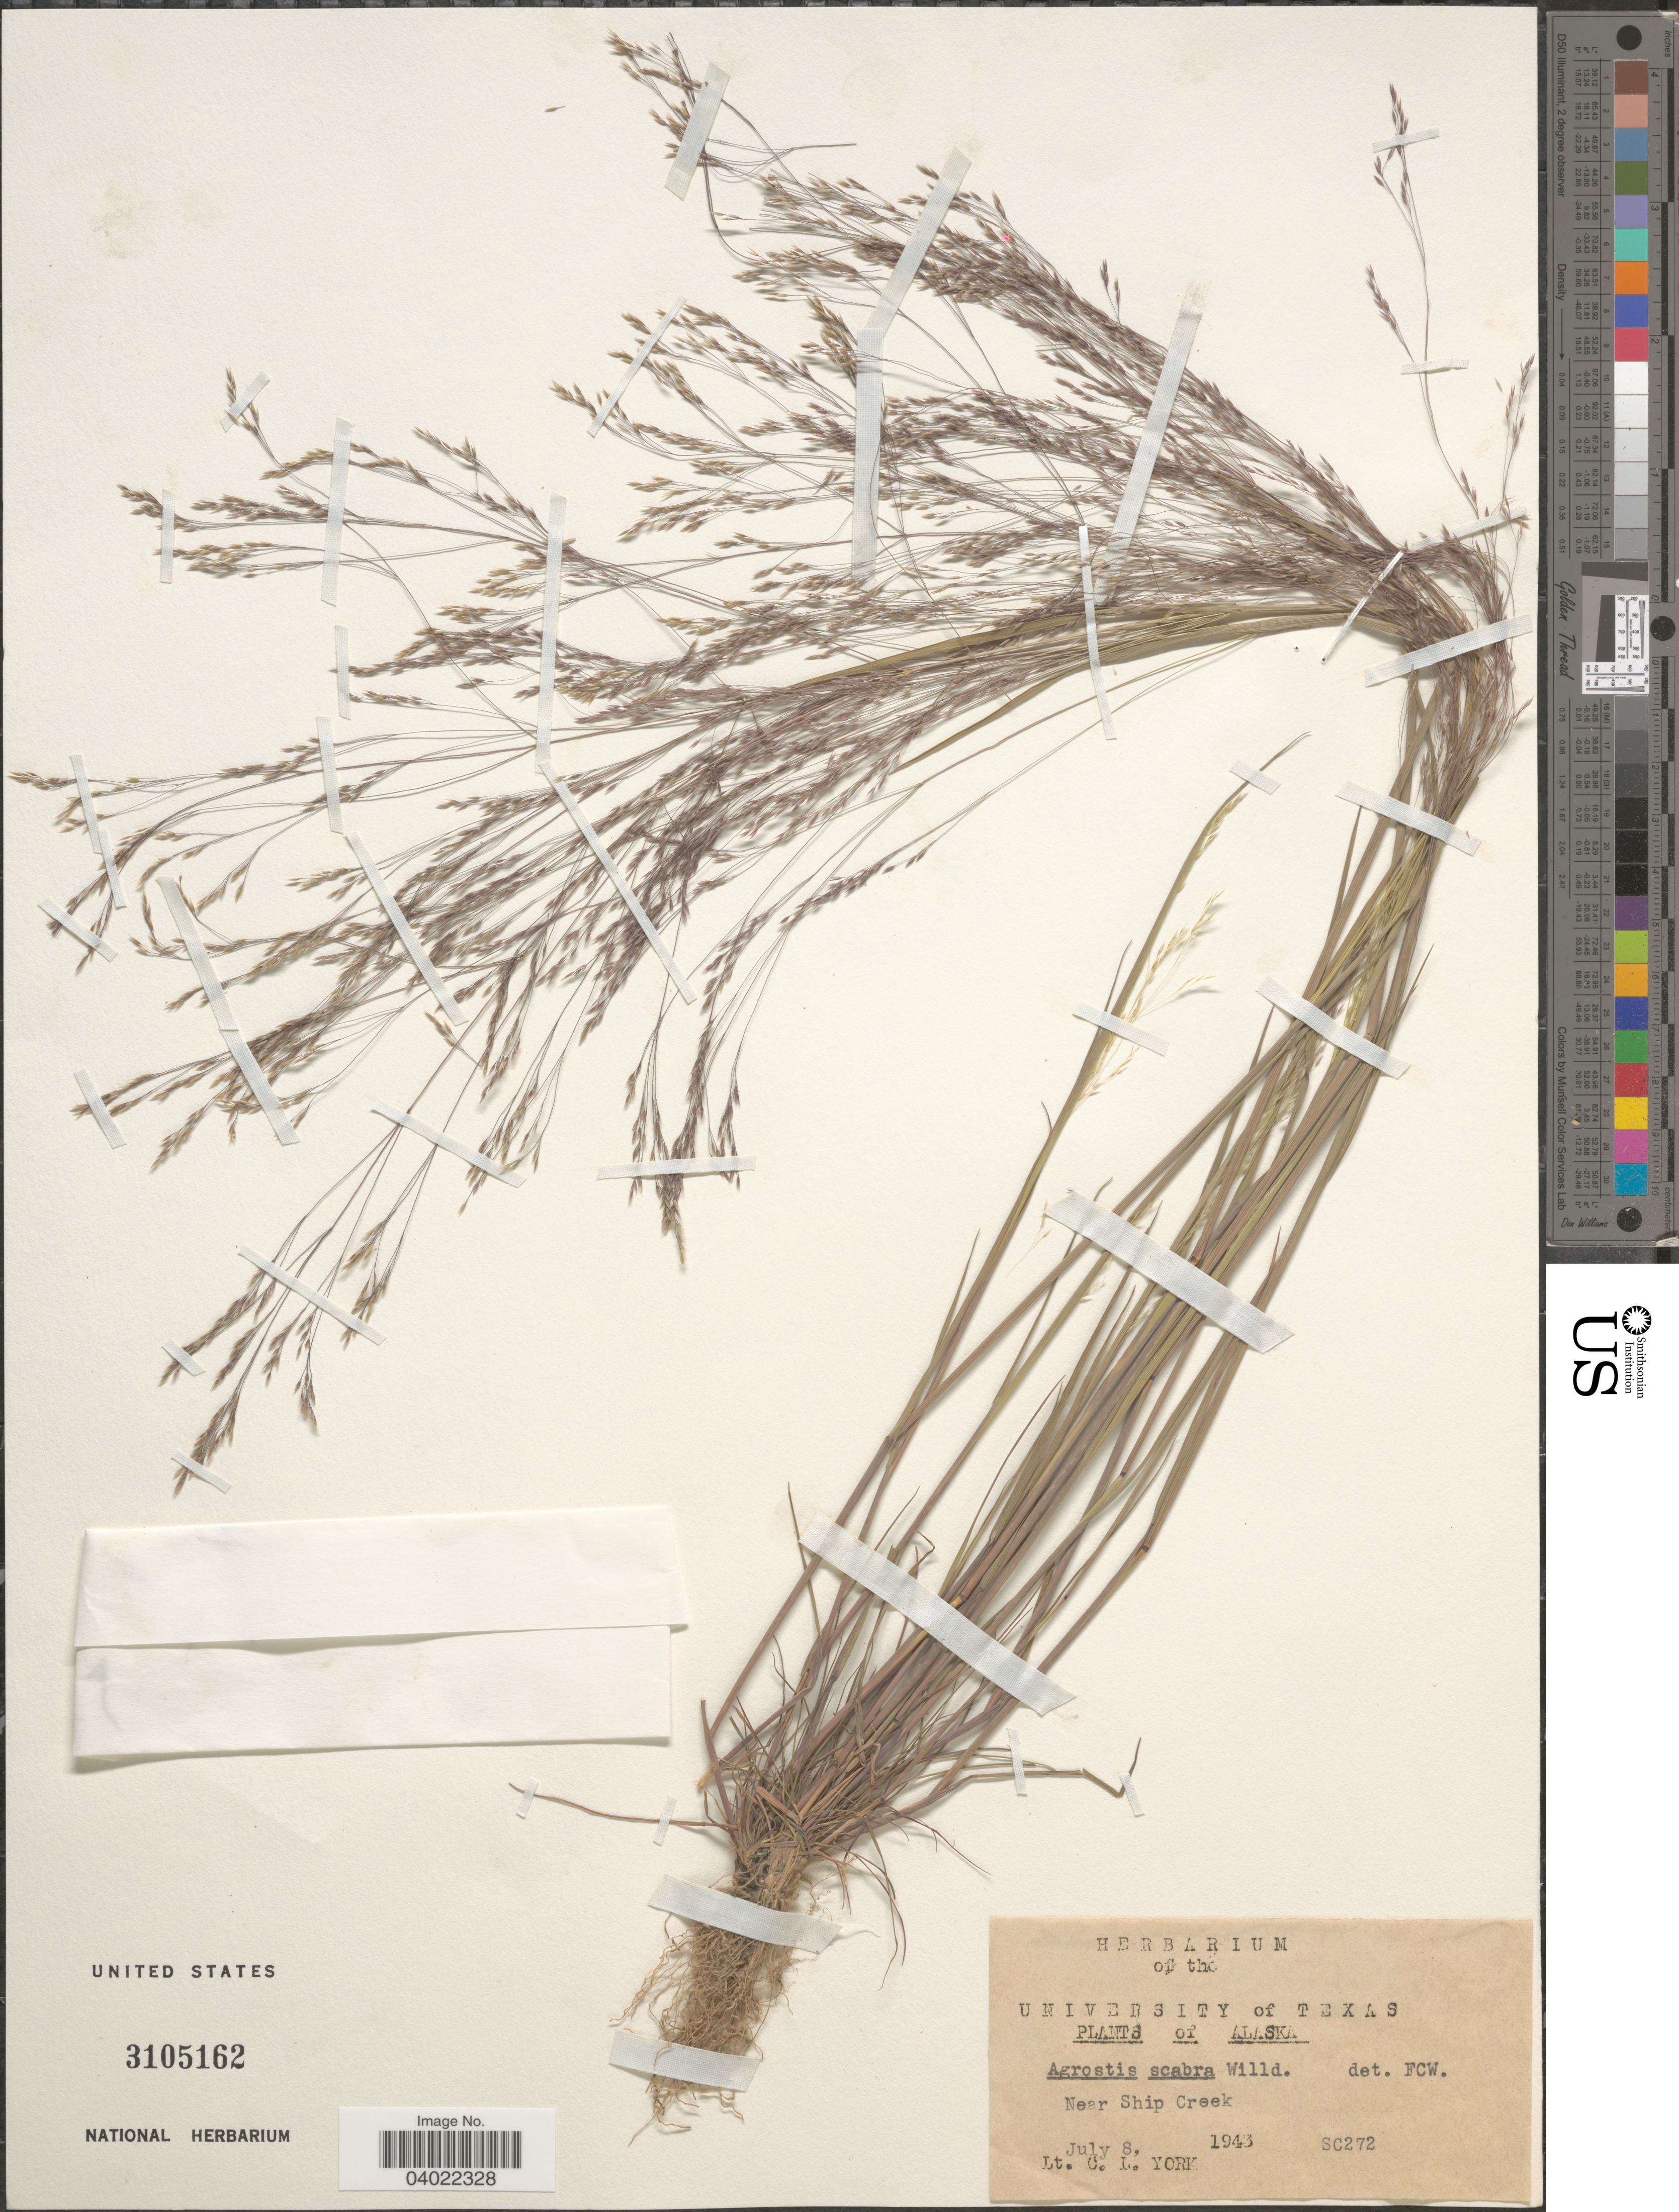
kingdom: Plantae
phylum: Tracheophyta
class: Liliopsida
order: Poales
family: Poaceae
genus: Agrostis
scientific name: Agrostis scabra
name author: Willd.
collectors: C. L. York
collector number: SC272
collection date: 1943-07-08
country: United States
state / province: Alaska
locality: Near Ship Creek.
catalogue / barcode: US 3105162